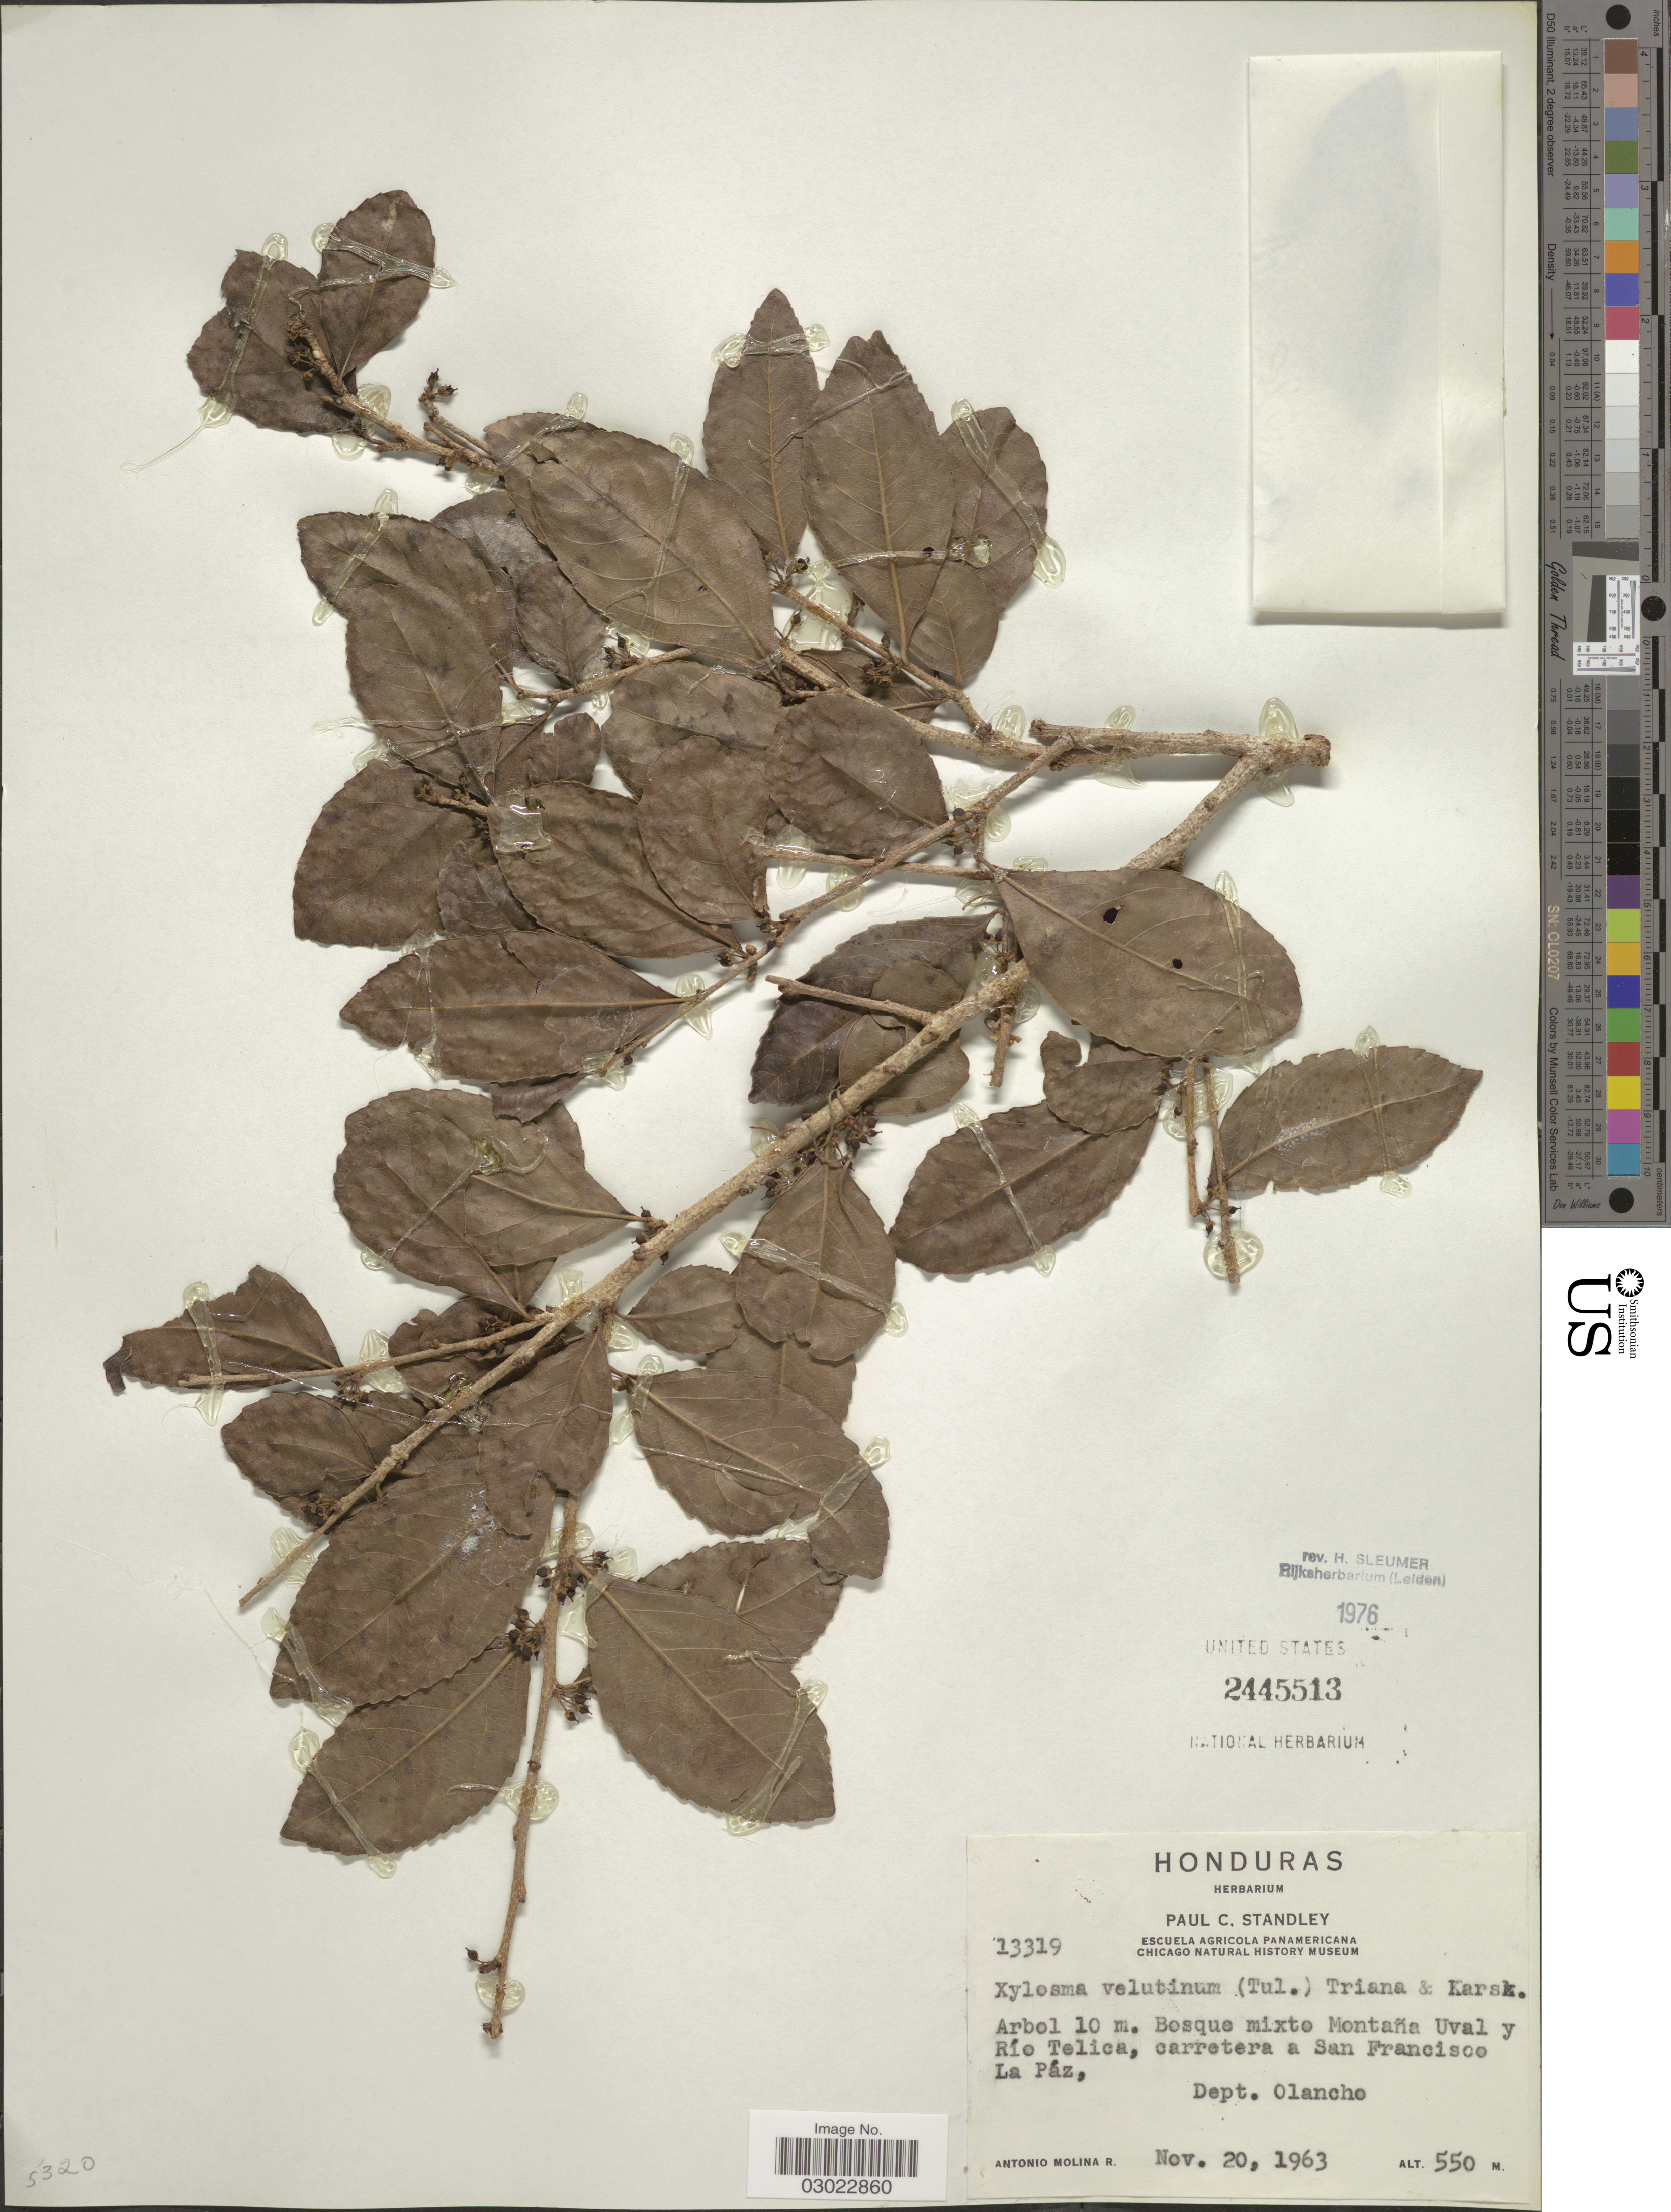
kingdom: Plantae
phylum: Tracheophyta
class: Magnoliopsida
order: Malpighiales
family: Salicaceae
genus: Xylosma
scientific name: Xylosma velutina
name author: (Tul.) Triana & Planch.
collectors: A. Molina R.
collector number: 13319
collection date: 1963-11-20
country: Honduras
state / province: Olancho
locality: Bosque mixto Montaña Uval y Río Telica, carretera a San Francisco La Páz,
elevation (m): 550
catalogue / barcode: US 2445513